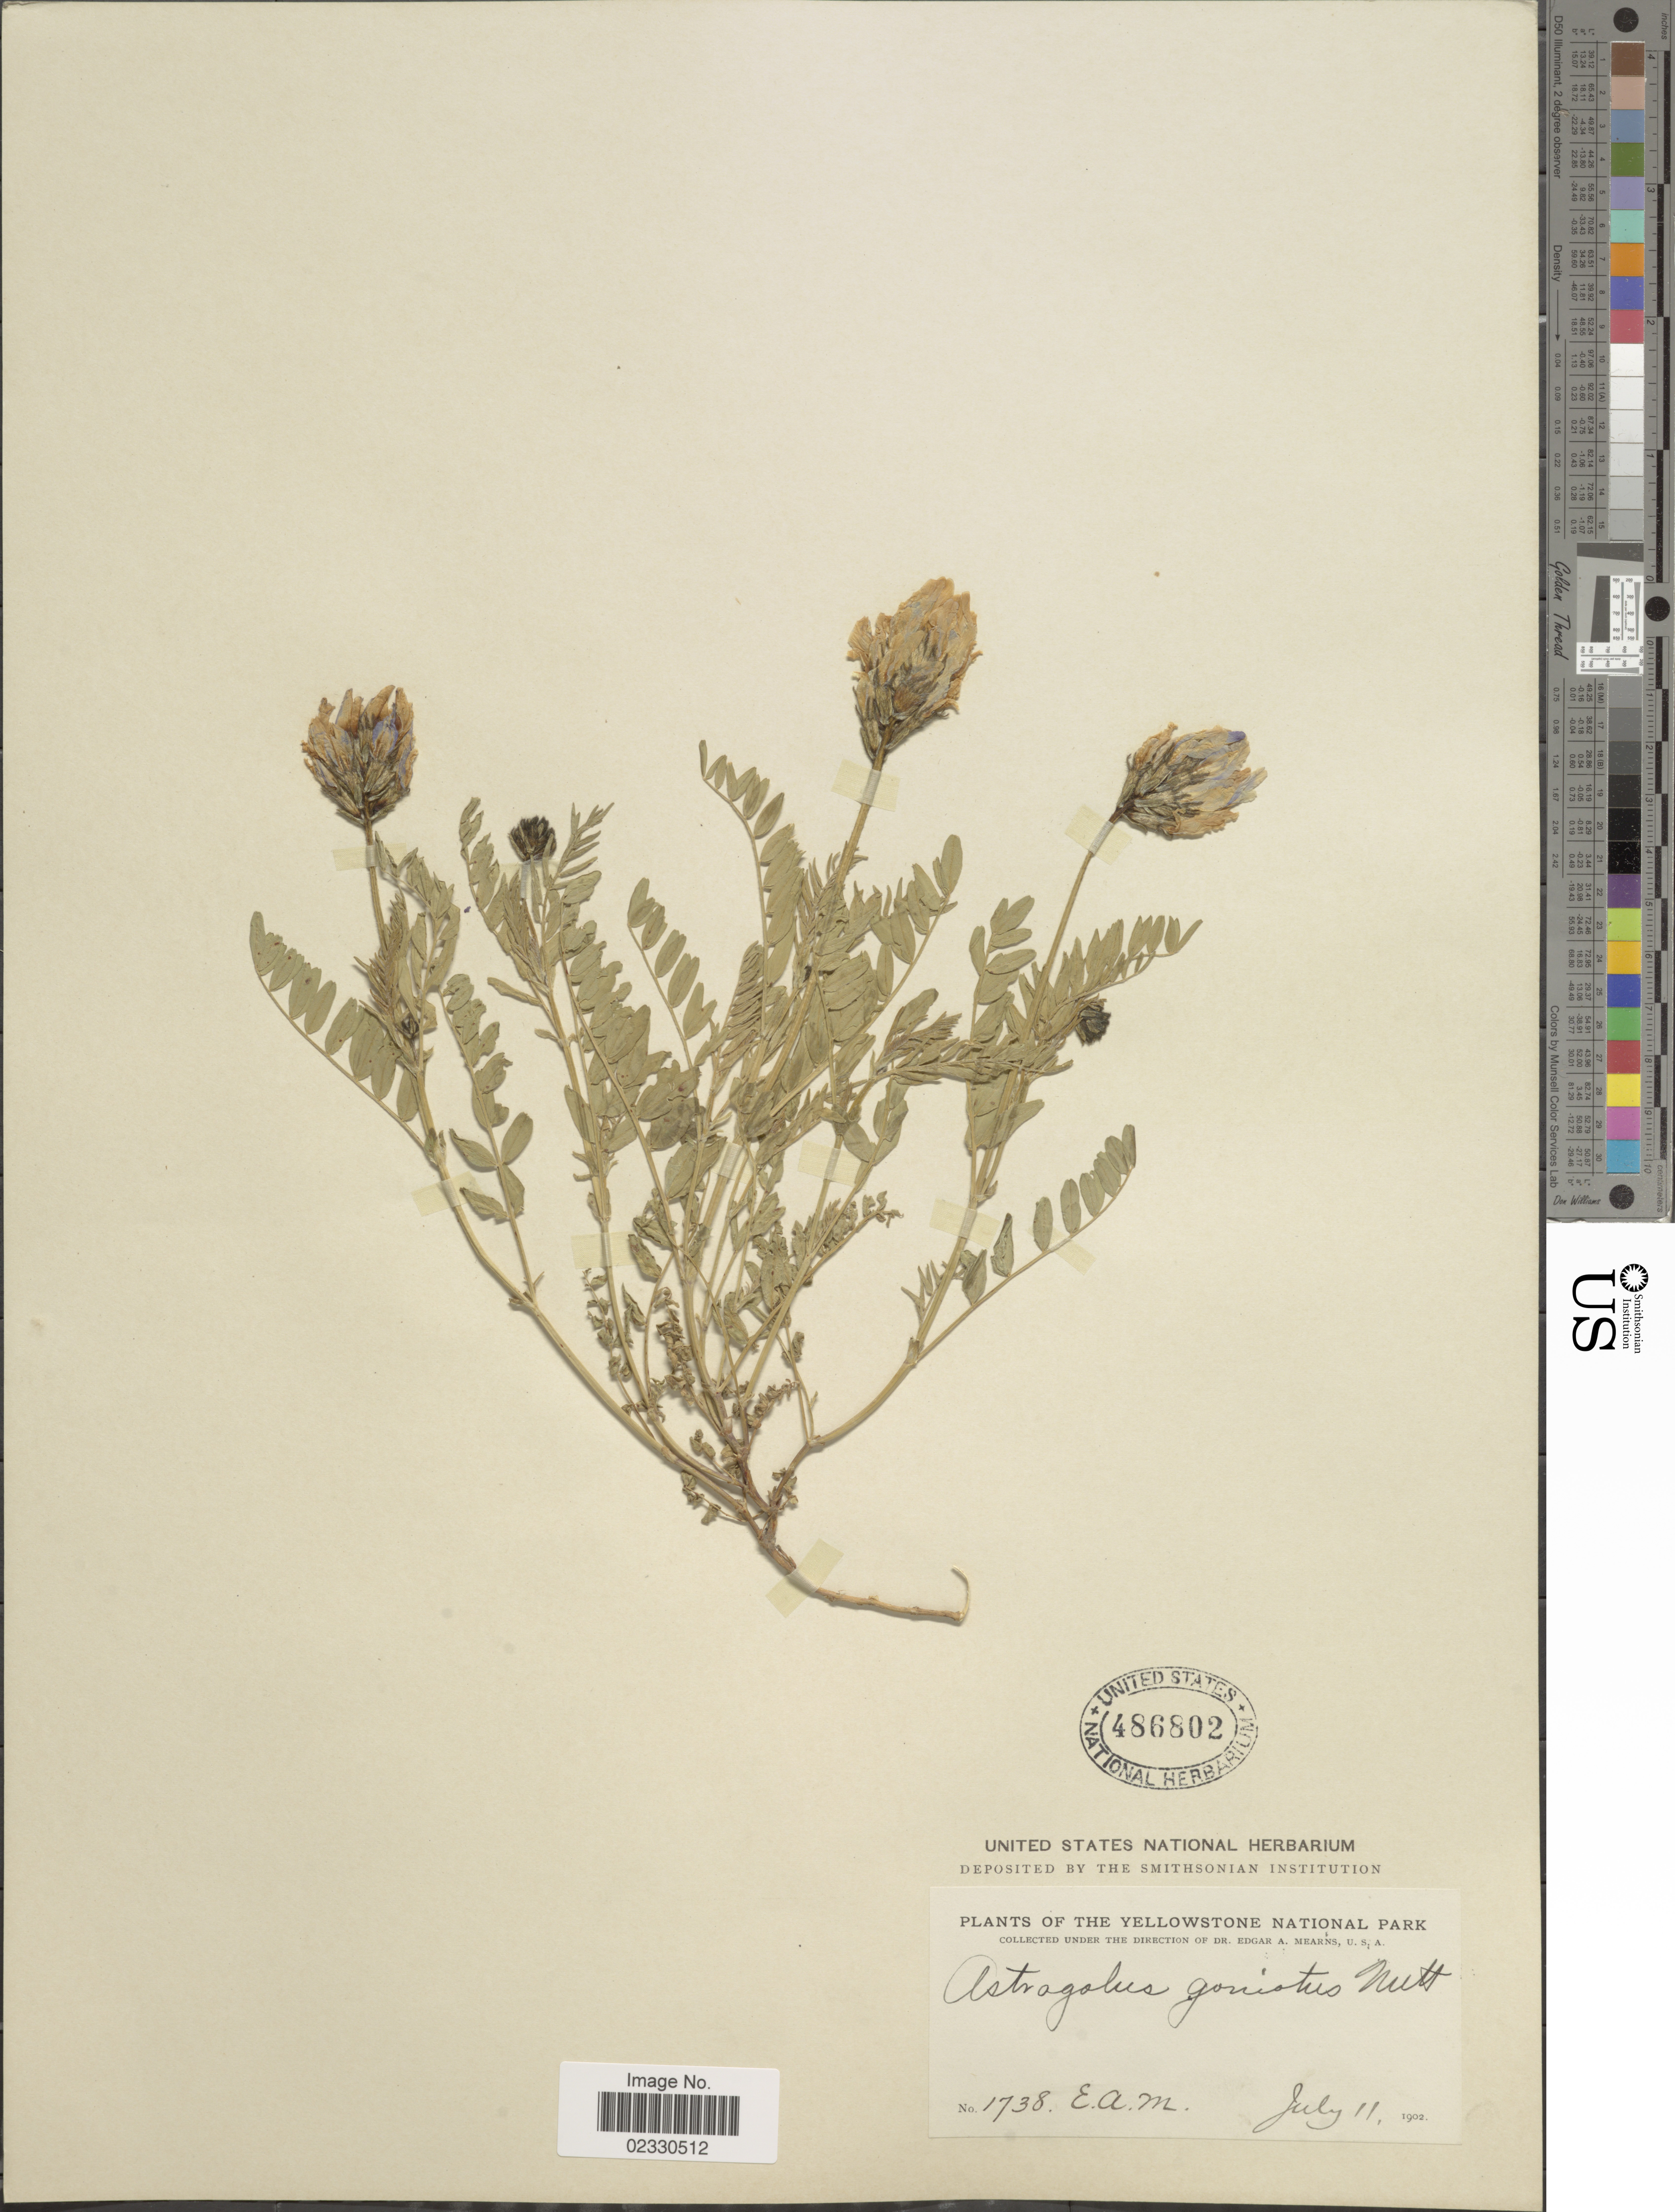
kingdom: Plantae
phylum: Tracheophyta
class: Magnoliopsida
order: Fabales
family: Fabaceae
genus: Astragalus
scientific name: Astragalus dasyglottis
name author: DC.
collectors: E. A. Mearns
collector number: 1738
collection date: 1902-07-11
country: United States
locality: The Yellowstone National Park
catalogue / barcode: US 486802